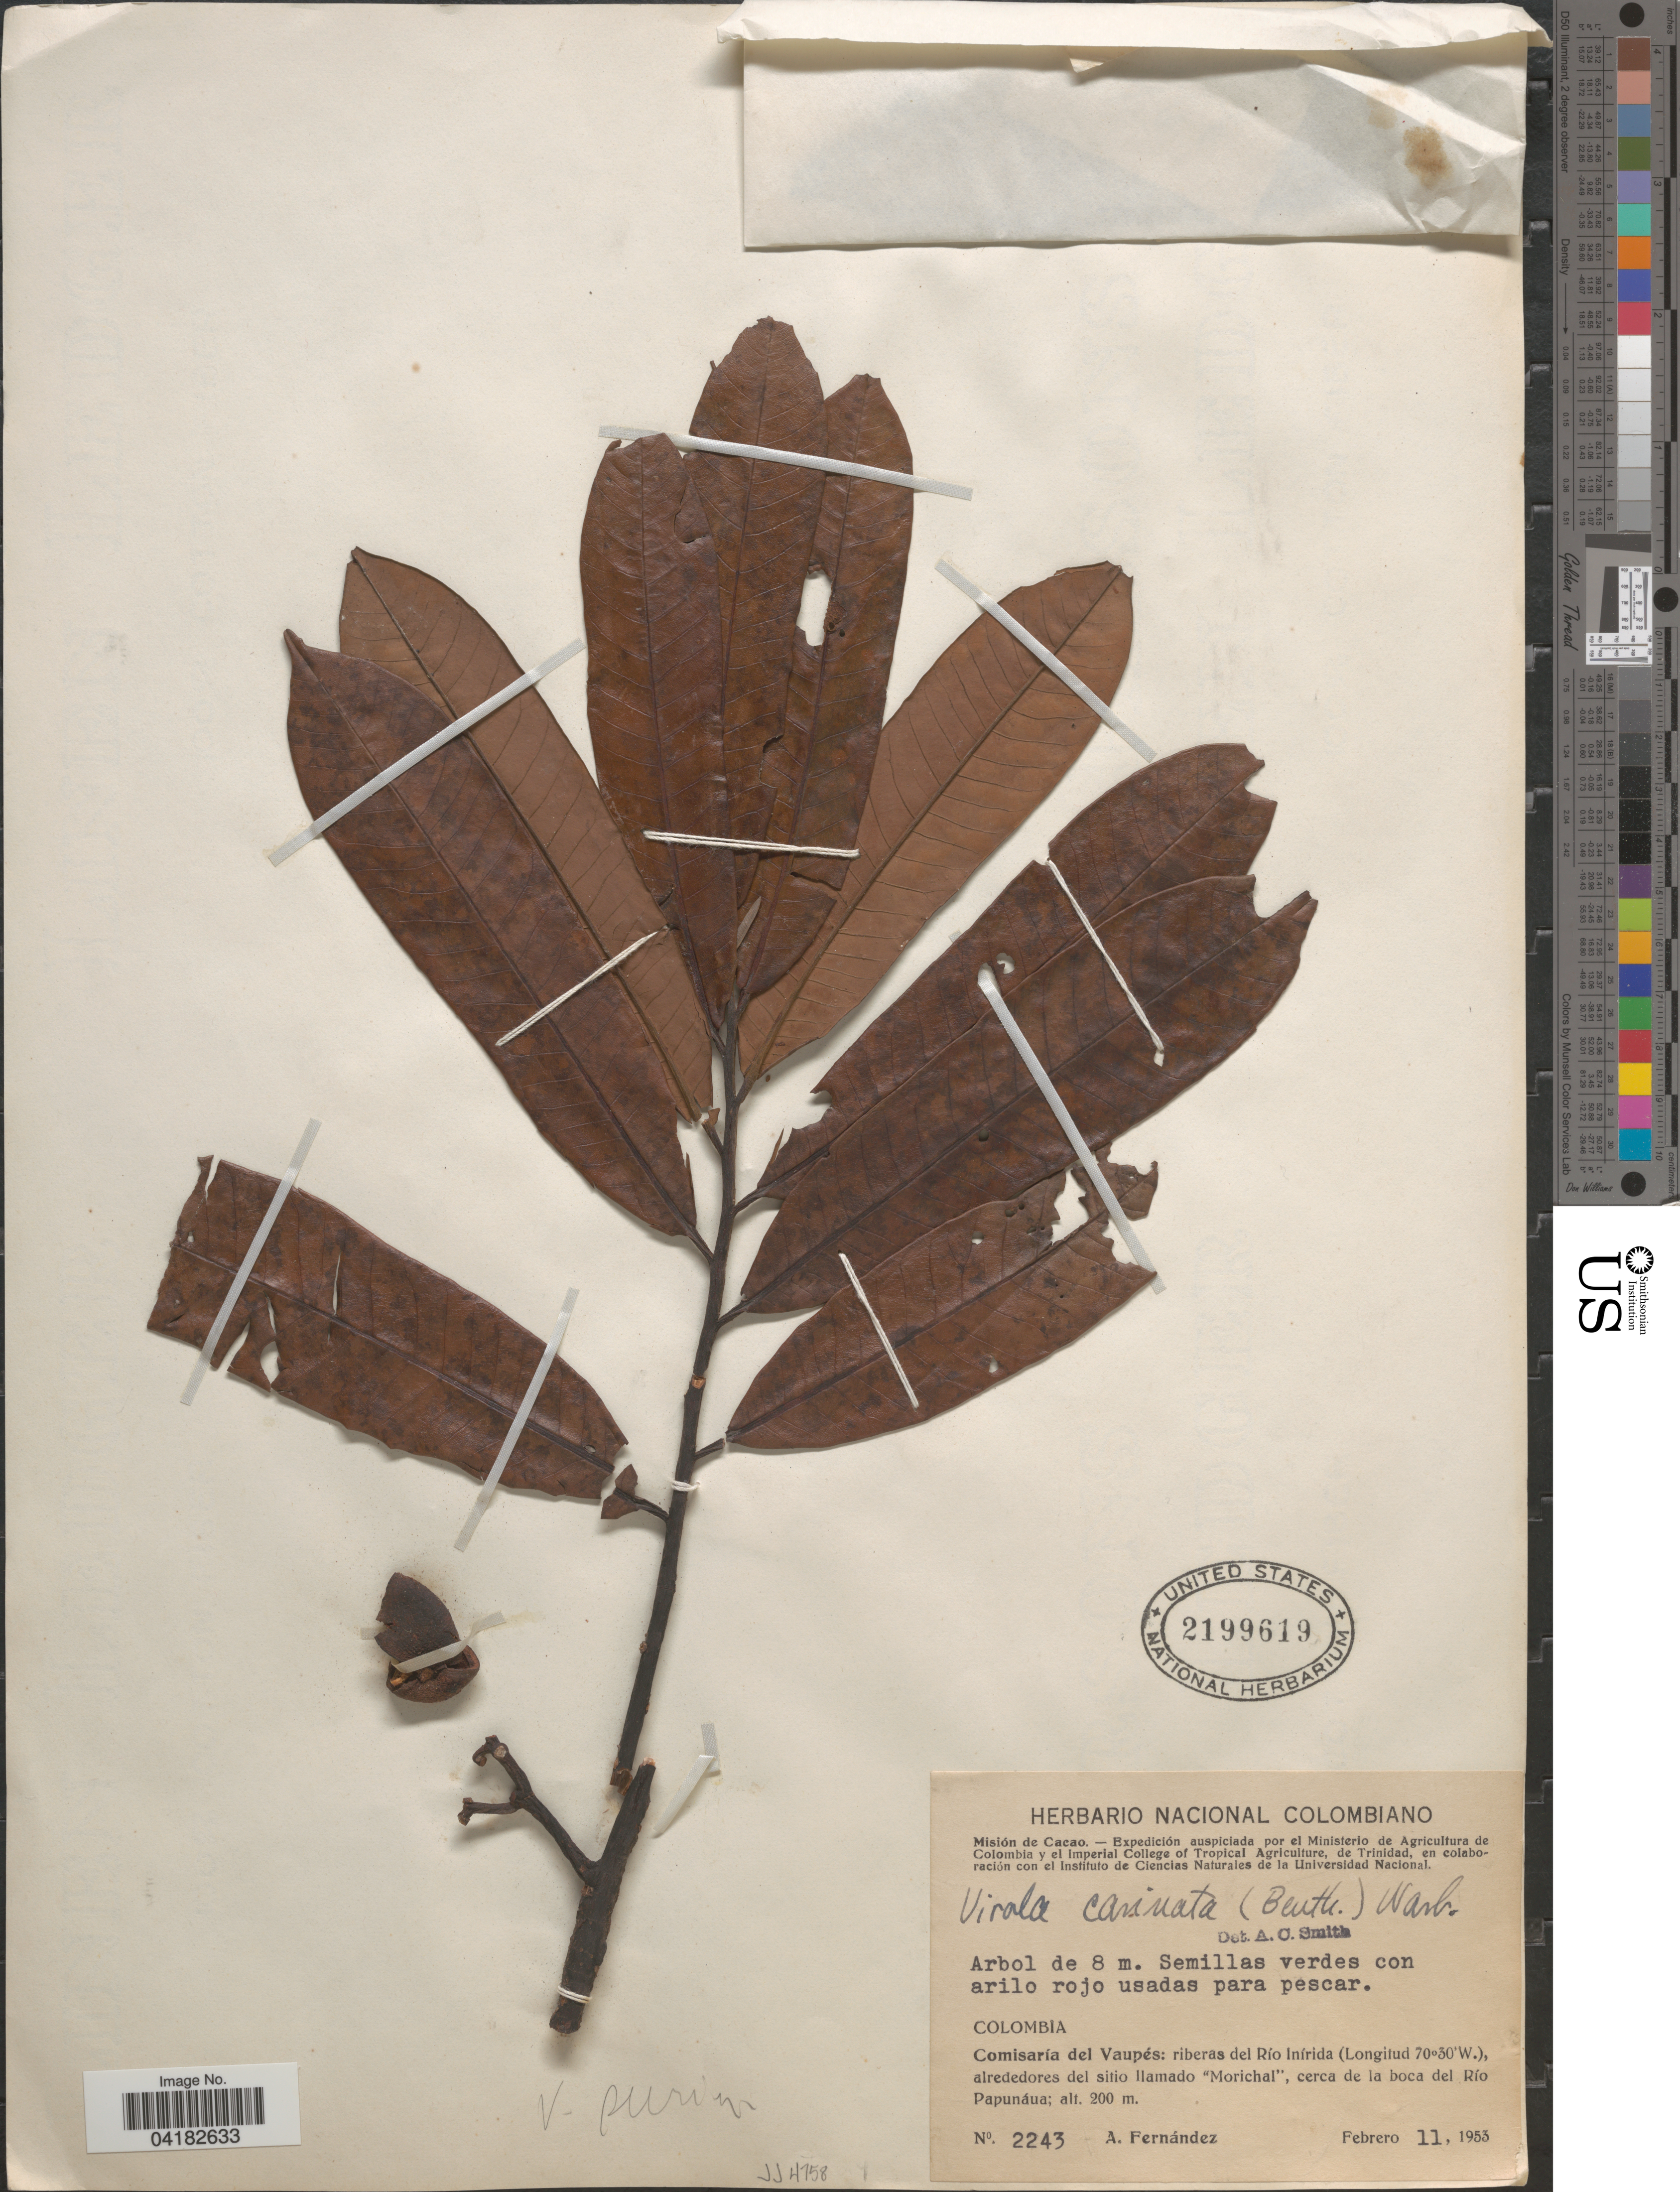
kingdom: Plantae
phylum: Tracheophyta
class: Magnoliopsida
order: Magnoliales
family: Myristicaceae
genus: Virola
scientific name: Virola carinata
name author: Warb.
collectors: A. Fernández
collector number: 2243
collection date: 1953-02-11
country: Colombia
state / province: Vaupés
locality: Expedición auspiciada por El Ministerio de Agricultura de Colombia y el Imperial College of Tropical Agriculture, de Trinidad, en colaboración con el Insituto de Ciencias Naturales de la Universidad Nacional. Comisaría del Vaupés: riberas del Río Inírida alrededores del sitio llamado "Morichal", cerca de la boca del Río Papunáua.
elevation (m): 200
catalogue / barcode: US 2199619